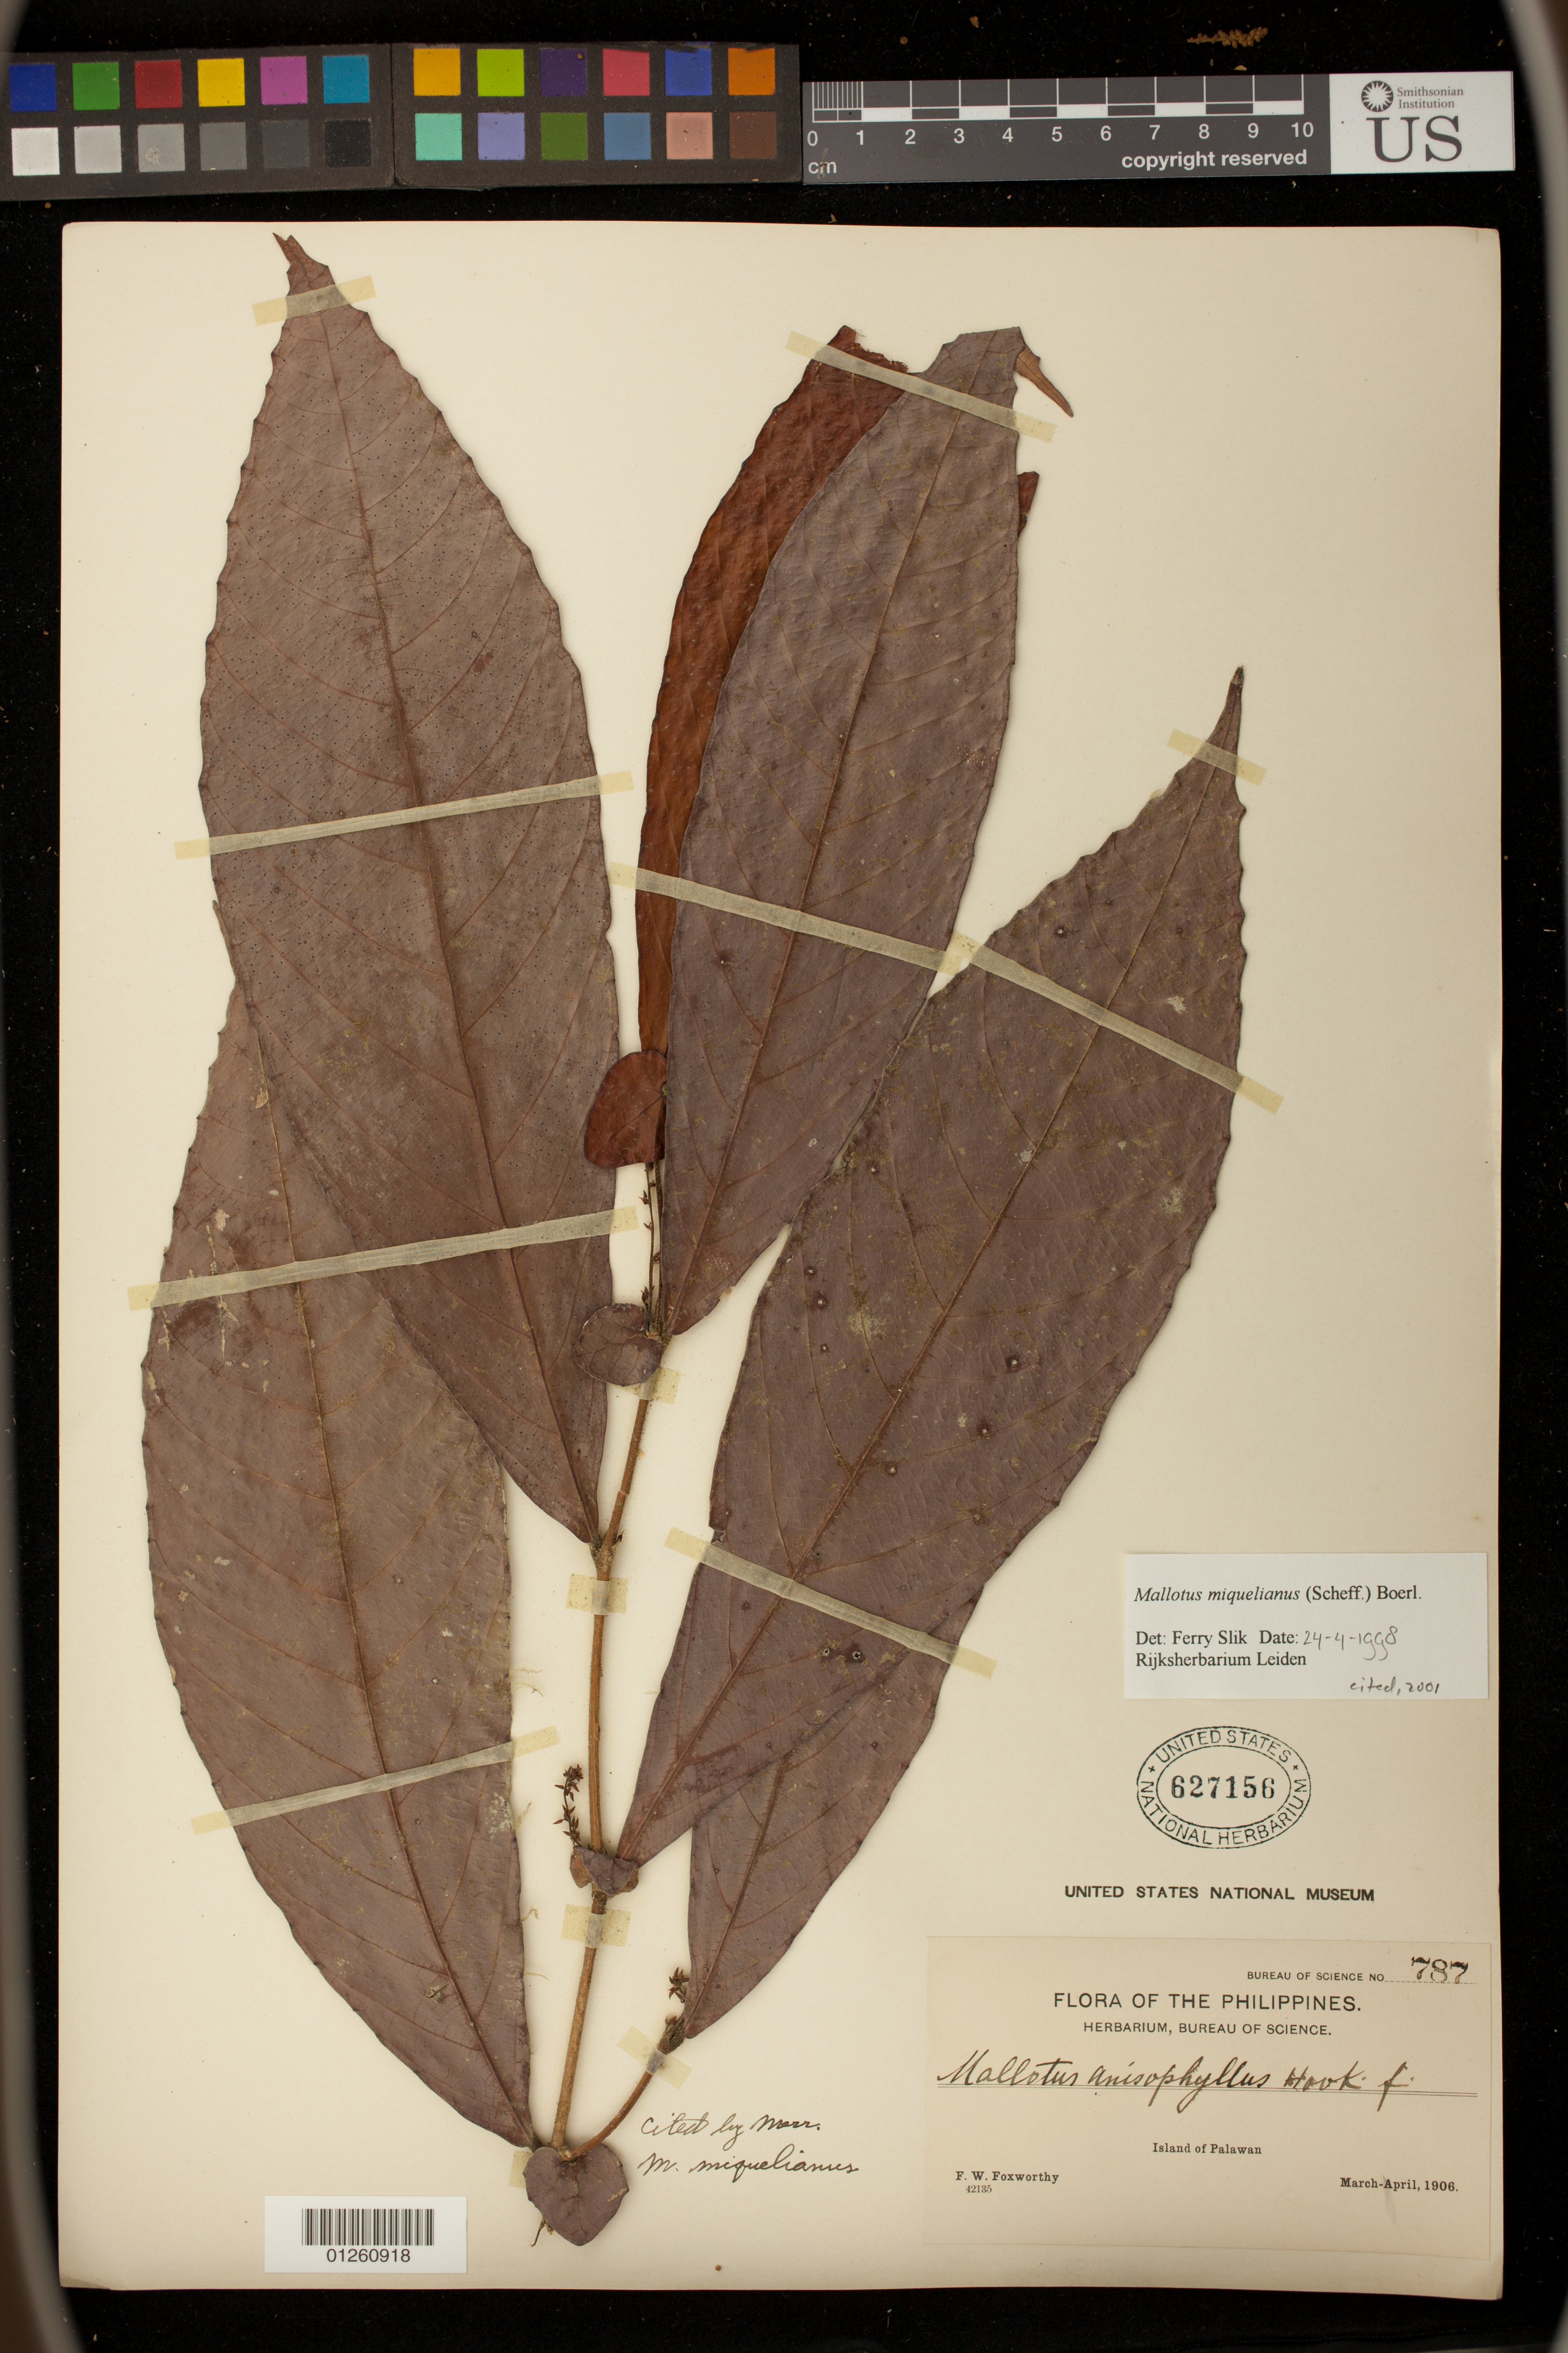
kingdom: Plantae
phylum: Tracheophyta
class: Magnoliopsida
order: Malpighiales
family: Euphorbiaceae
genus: Mallotus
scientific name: Mallotus miquelianus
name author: (Scheff.) Boerl.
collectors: F. W. Foxworthy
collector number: Bur. Sci. 787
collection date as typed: Mar 1906 to -- Apr 1906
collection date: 1906-03/1906-04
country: Philippines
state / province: Mimaropa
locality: Island of Palawan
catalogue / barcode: US 627156